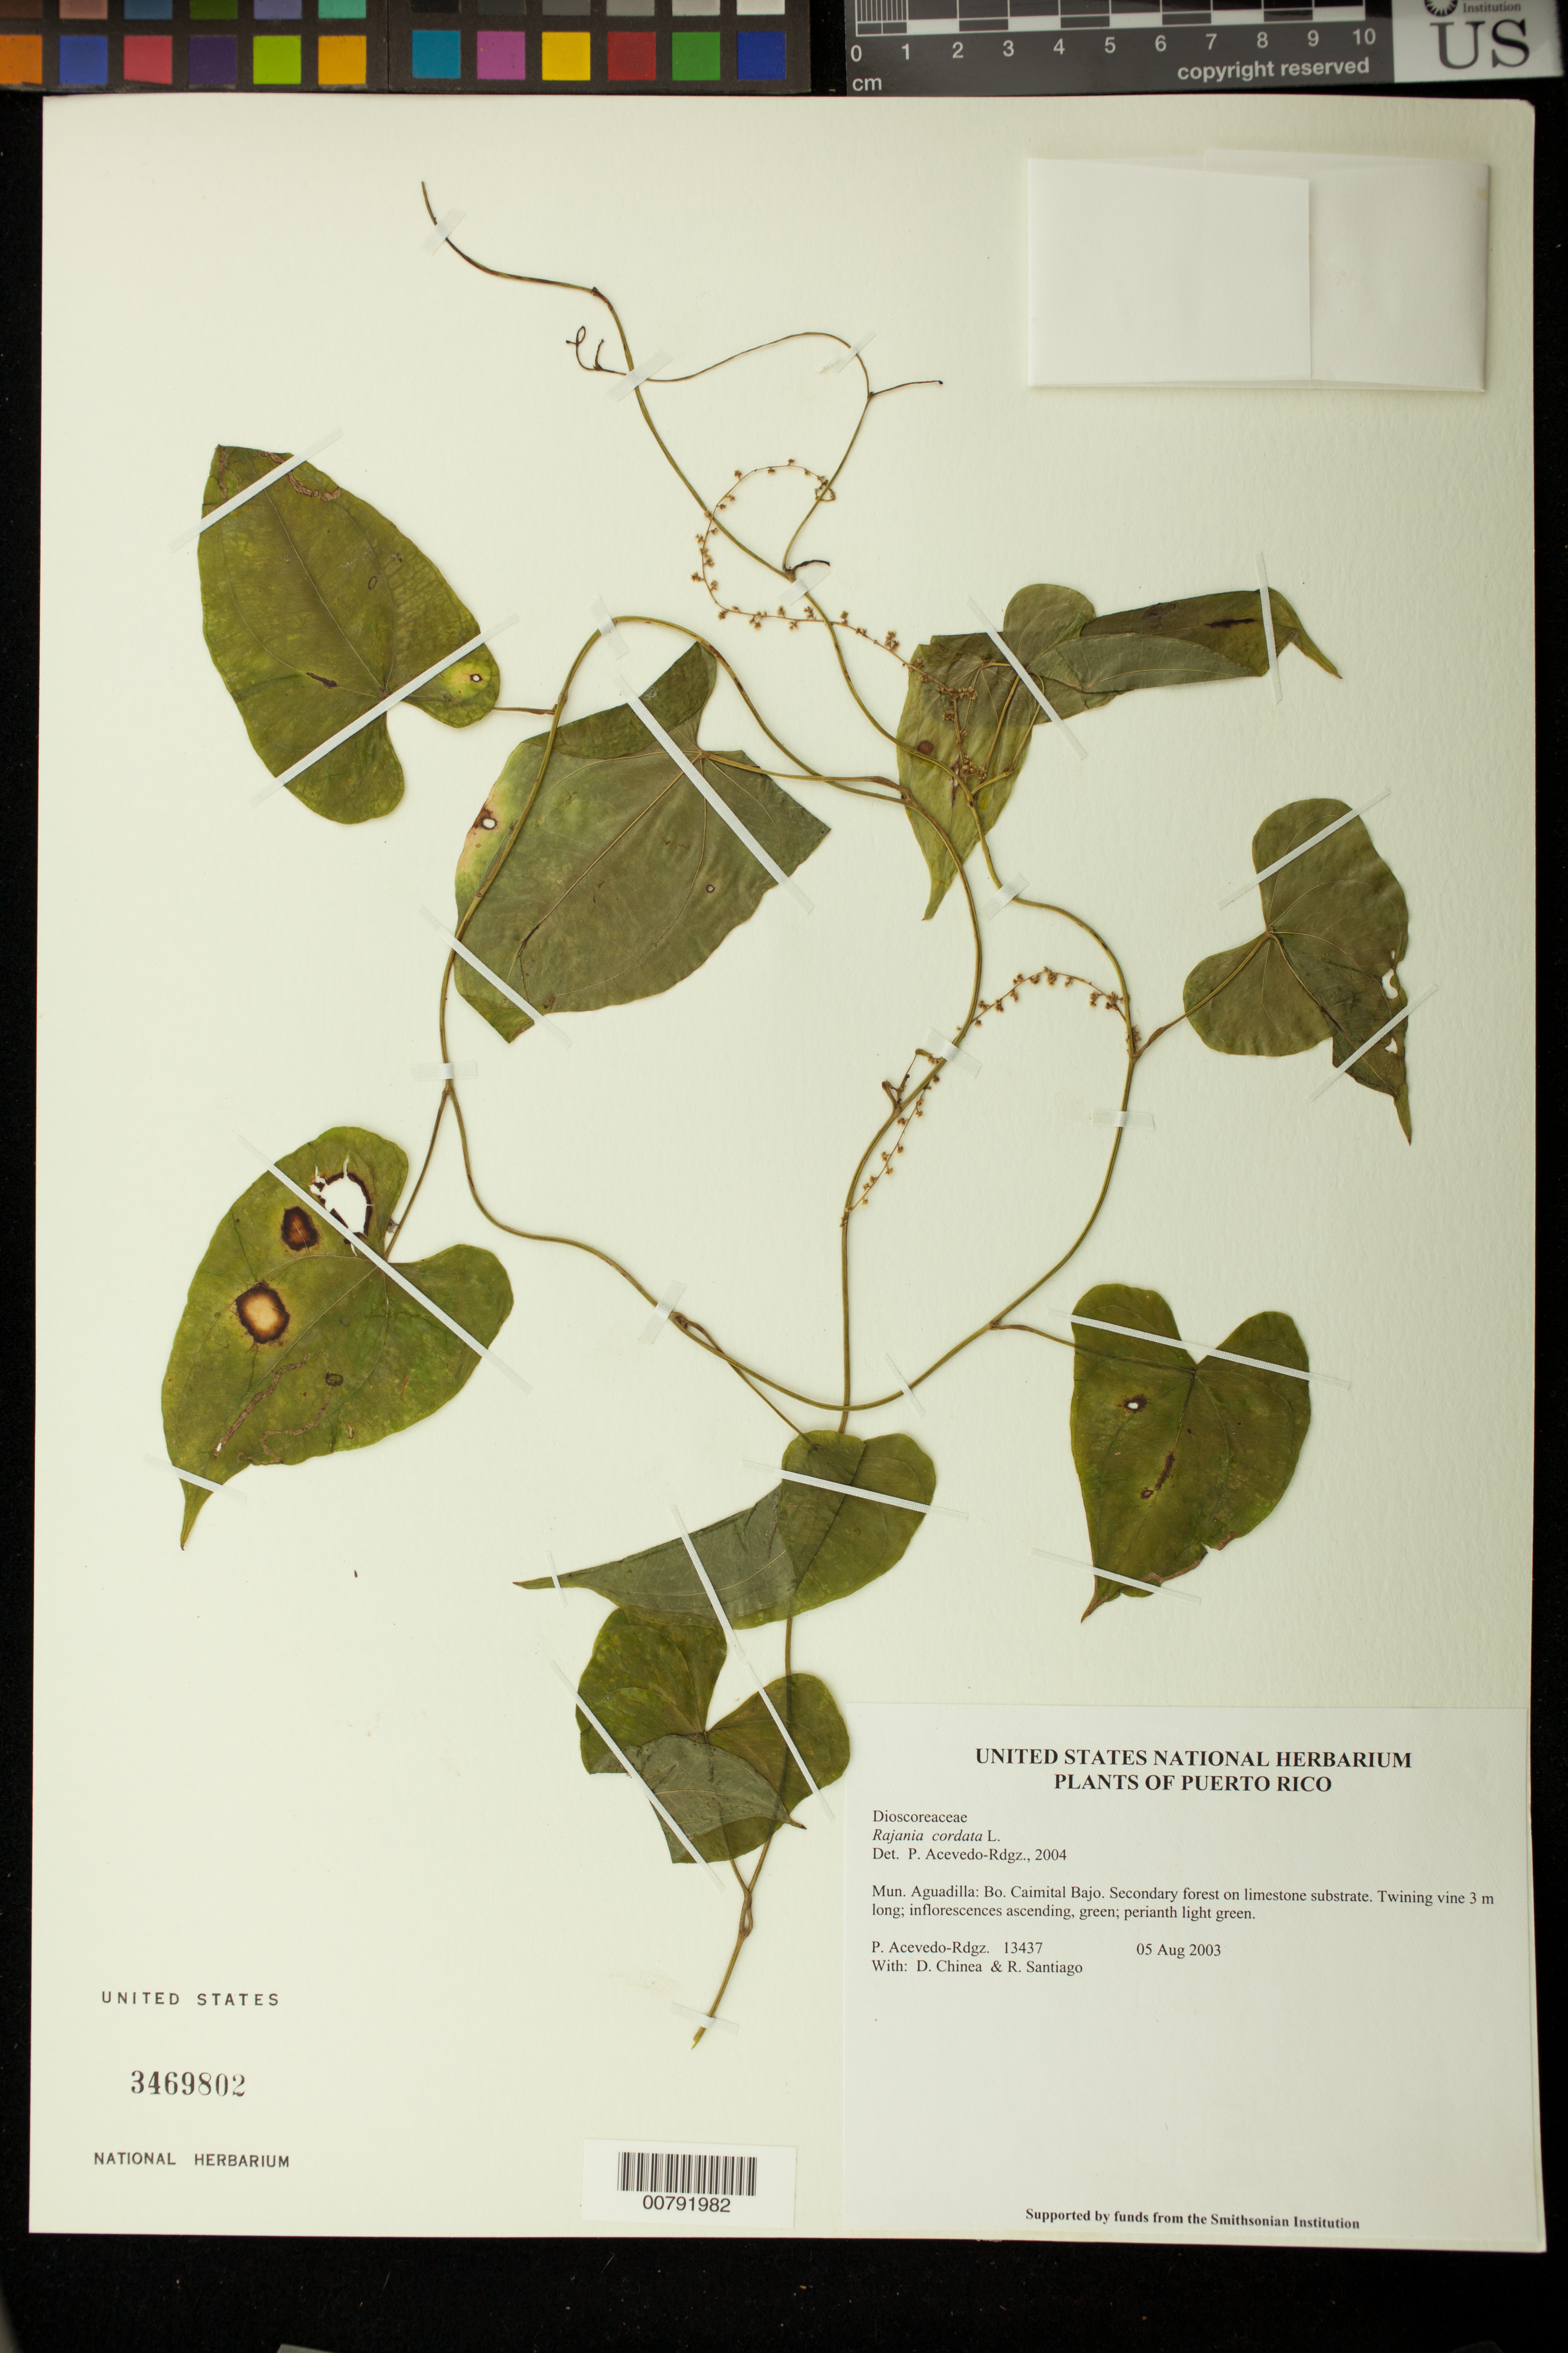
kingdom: Plantae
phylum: Tracheophyta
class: Liliopsida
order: Dioscoreales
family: Dioscoreaceae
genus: Dioscorea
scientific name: Dioscorea cordata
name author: (L.) Raz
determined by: Strong, M. T., (US), Smithsonian Institution - National Museum of Natural History (UNITED STATES)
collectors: P. Acevedo-Rodr., D. Chinea & R. Santiago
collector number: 13437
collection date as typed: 05 Aug 2003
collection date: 2003-08-05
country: Puerto Rico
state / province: Aguadilla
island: Puerto Rico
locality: Mun. Aguadilla: Bo. Caimital Bajo.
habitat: Secondary forest on limestone substrate.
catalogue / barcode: US 3469802